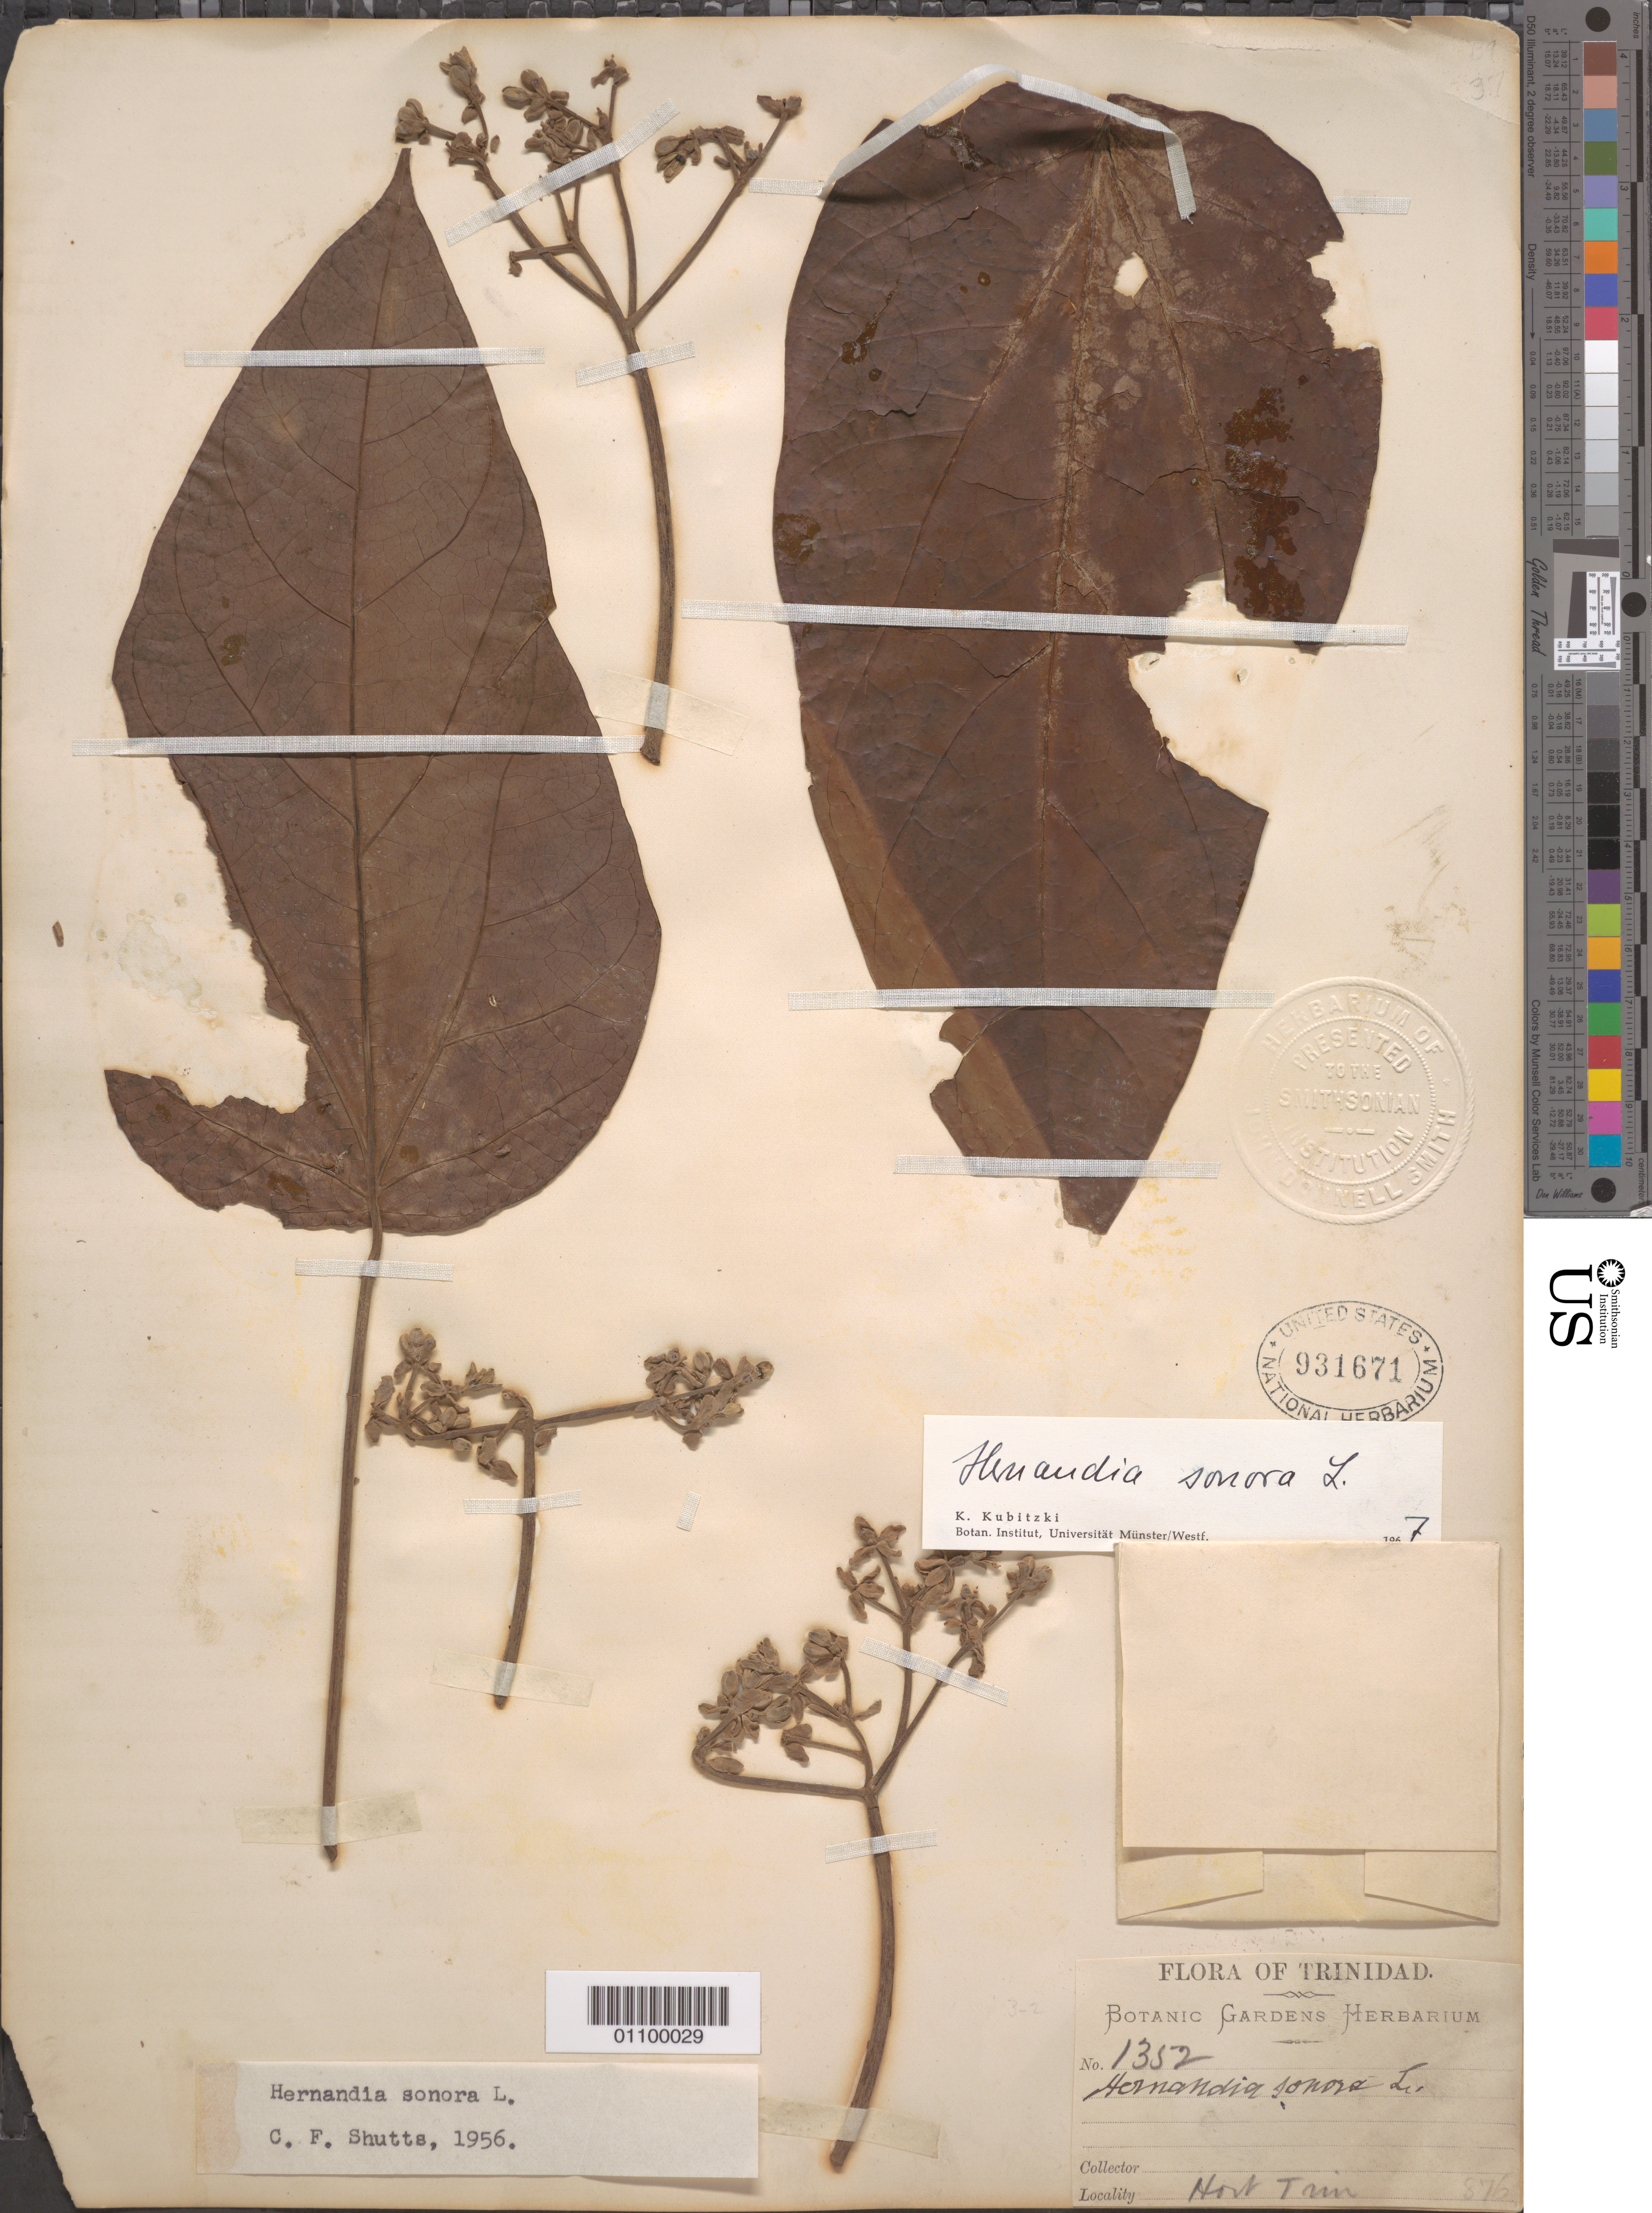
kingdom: Plantae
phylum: Tracheophyta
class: Magnoliopsida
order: Laurales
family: Hernandiaceae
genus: Hernandia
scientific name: Hernandia sonora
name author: L.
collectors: Botanic Gardens Herbarium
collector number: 1352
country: Trinidad and Tobago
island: Trinidad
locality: Hour Trin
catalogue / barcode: US 931671